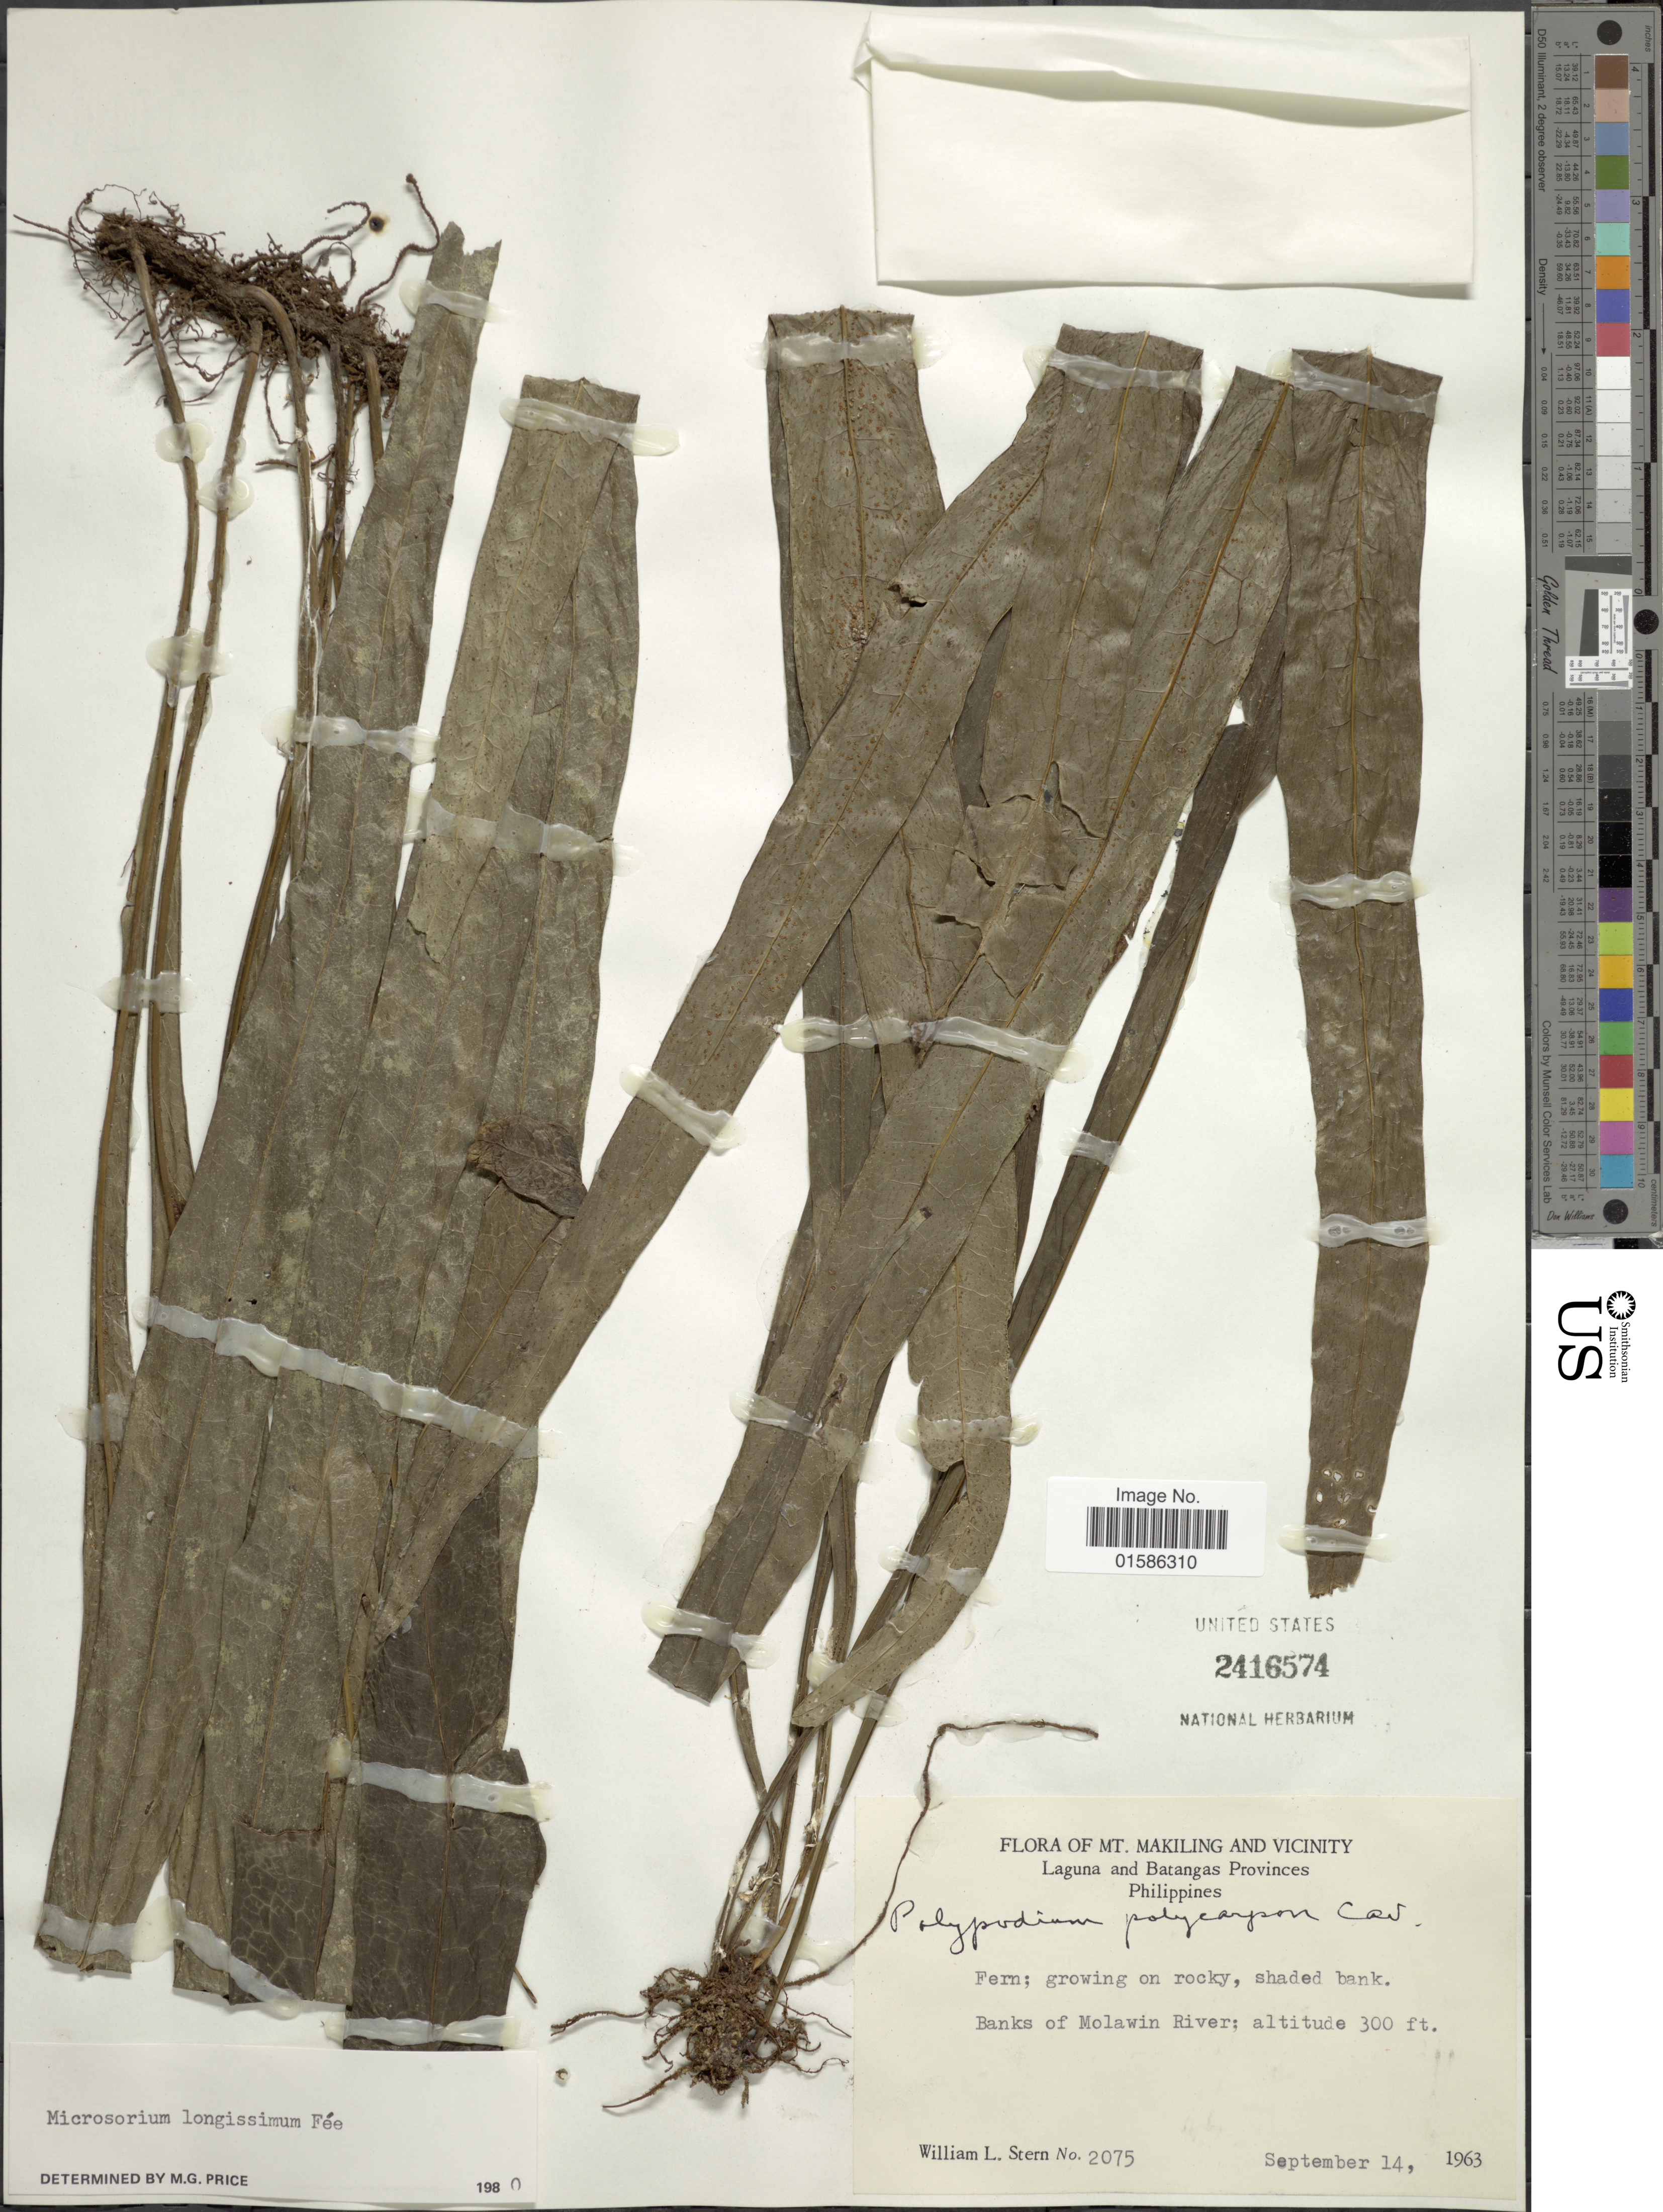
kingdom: Plantae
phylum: Tracheophyta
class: Polypodiopsida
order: Polypodiales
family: Polypodiaceae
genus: Microsorum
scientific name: Microsorum longissimum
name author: Fée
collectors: W. L. Stern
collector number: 2075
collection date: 1963-09-14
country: Philippines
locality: Mt Makiling and vicinity, Banks of Molawin River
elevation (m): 91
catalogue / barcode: US 2416574